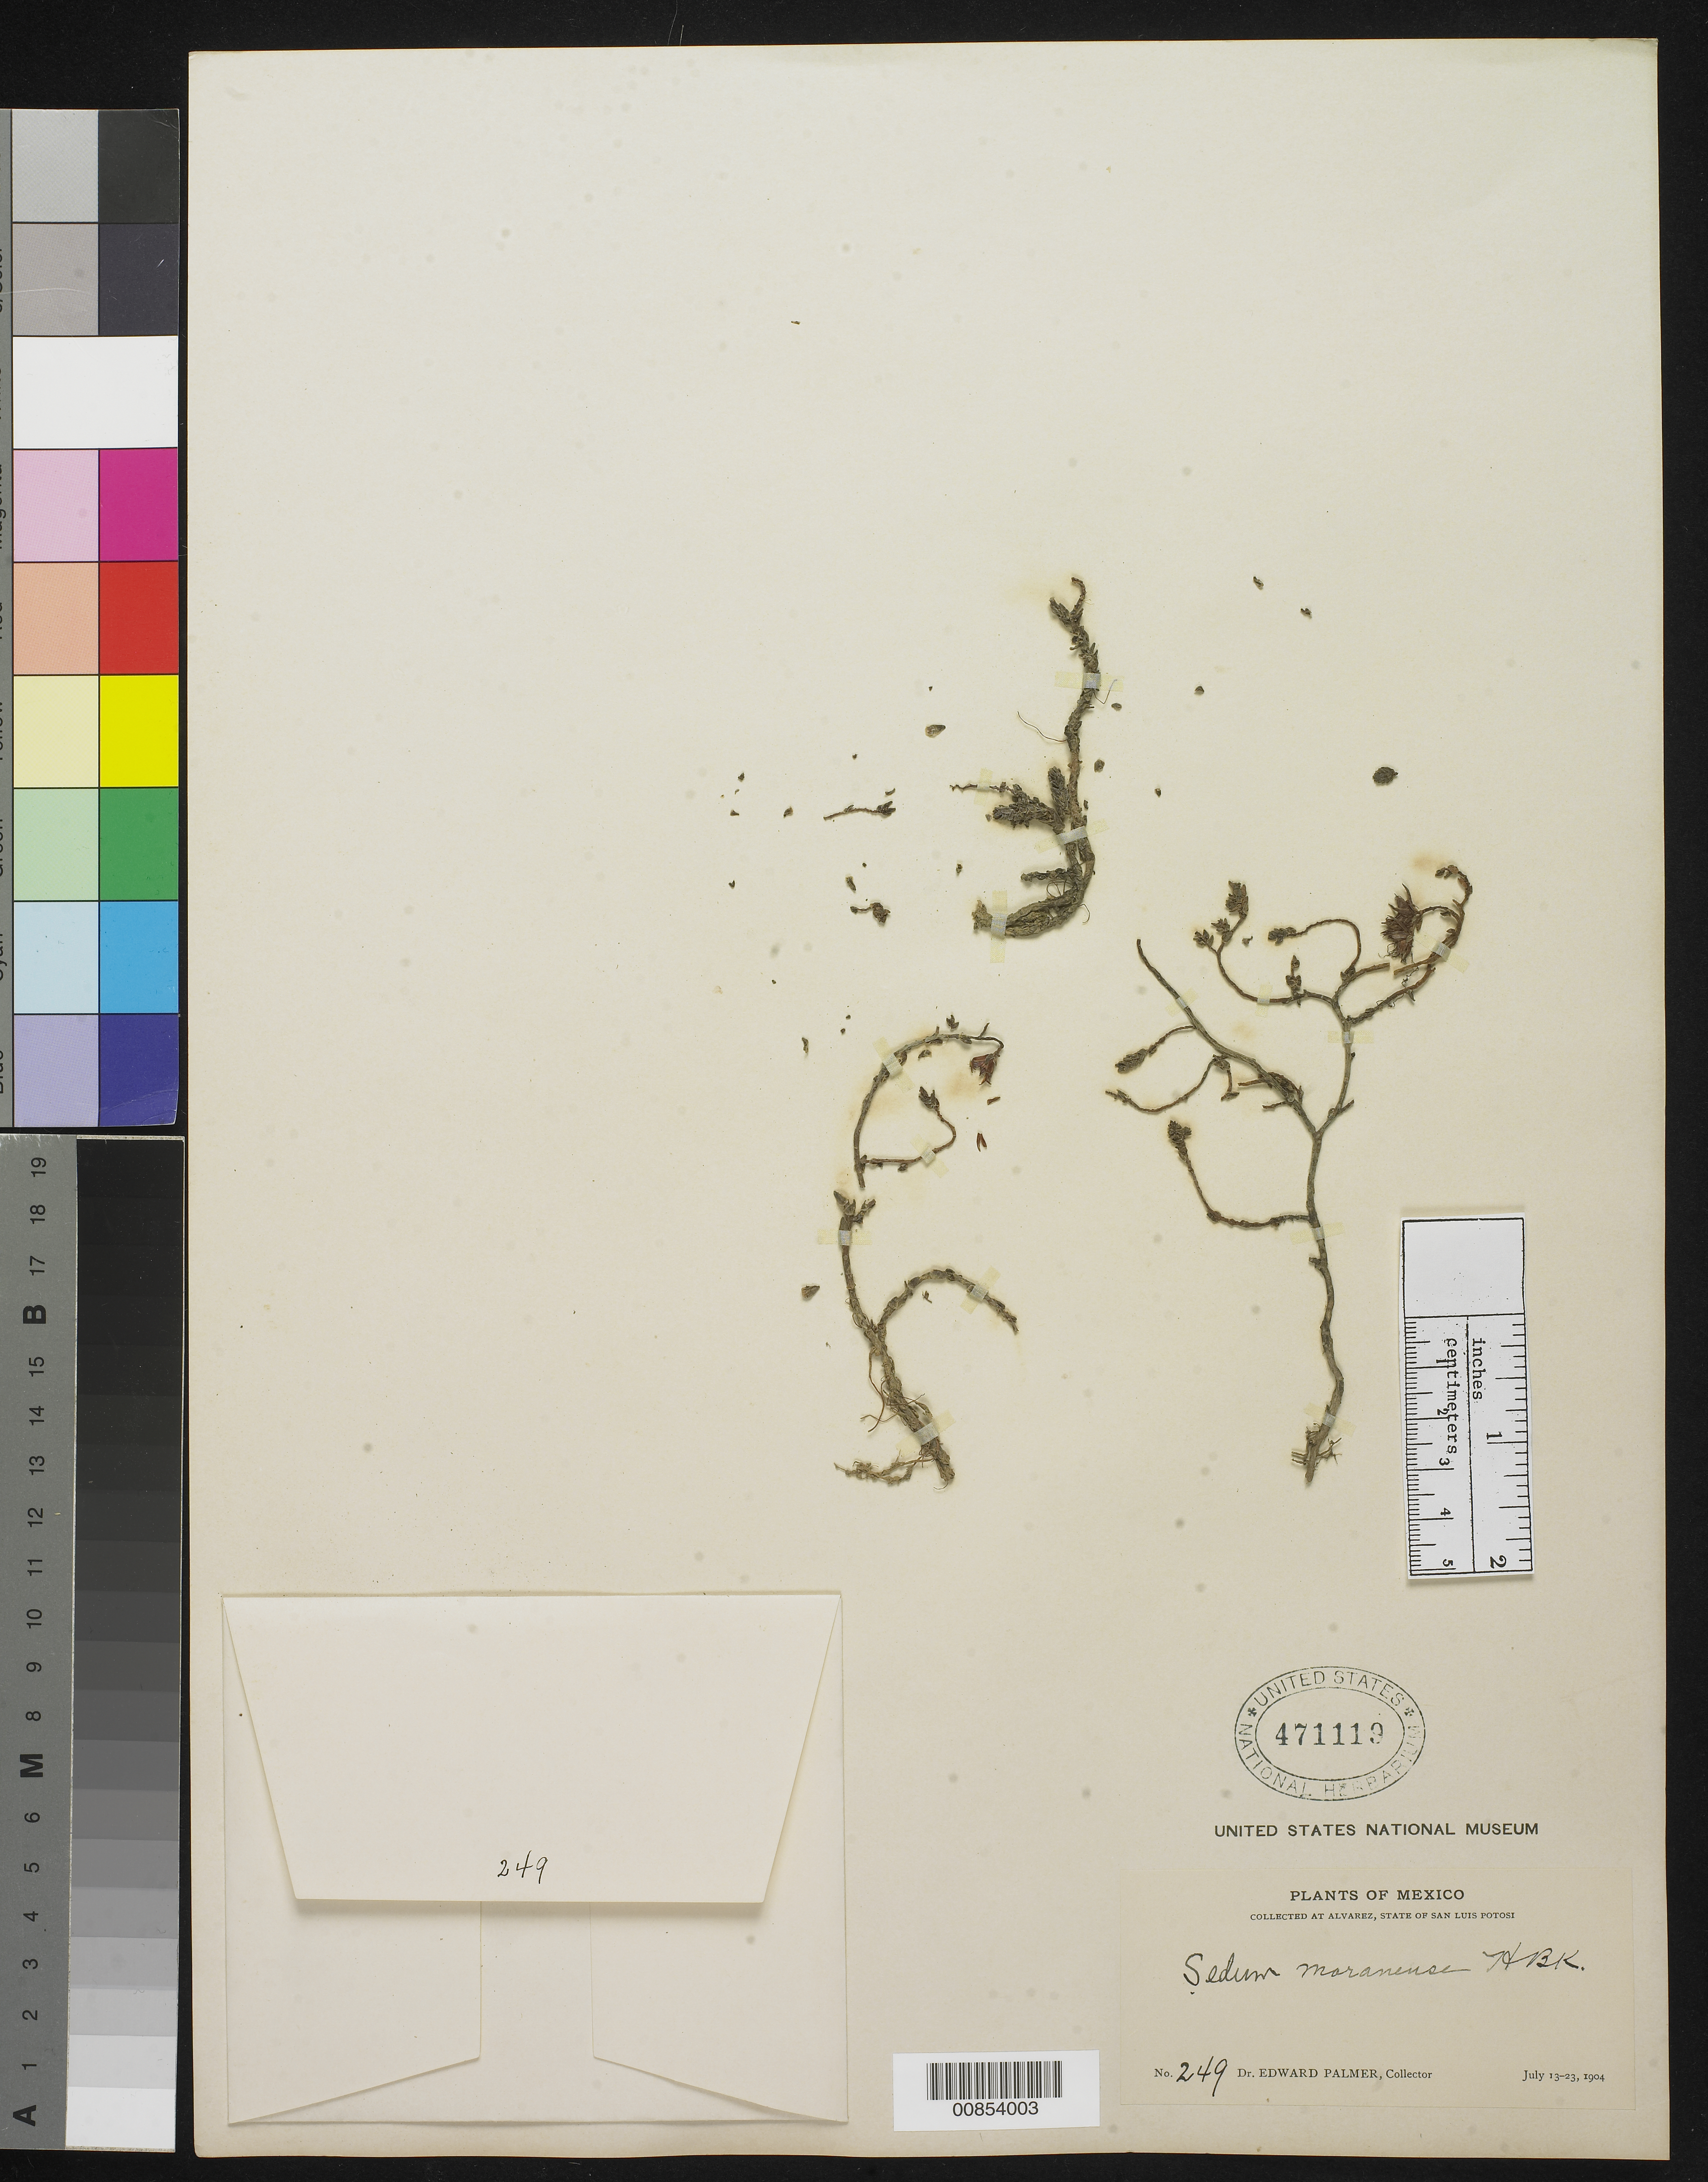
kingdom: Plantae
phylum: Tracheophyta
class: Magnoliopsida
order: Saxifragales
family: Crassulaceae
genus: Sedum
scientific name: Sedum moranense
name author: Kunth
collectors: E. Palmer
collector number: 249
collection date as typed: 13 Jul 1904 to 23 Jul 1904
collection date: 1904-07-13/1904-07-23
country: Mexico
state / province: San Luis Potosí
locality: Alvarez, San Luis Potosí.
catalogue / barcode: US 471119